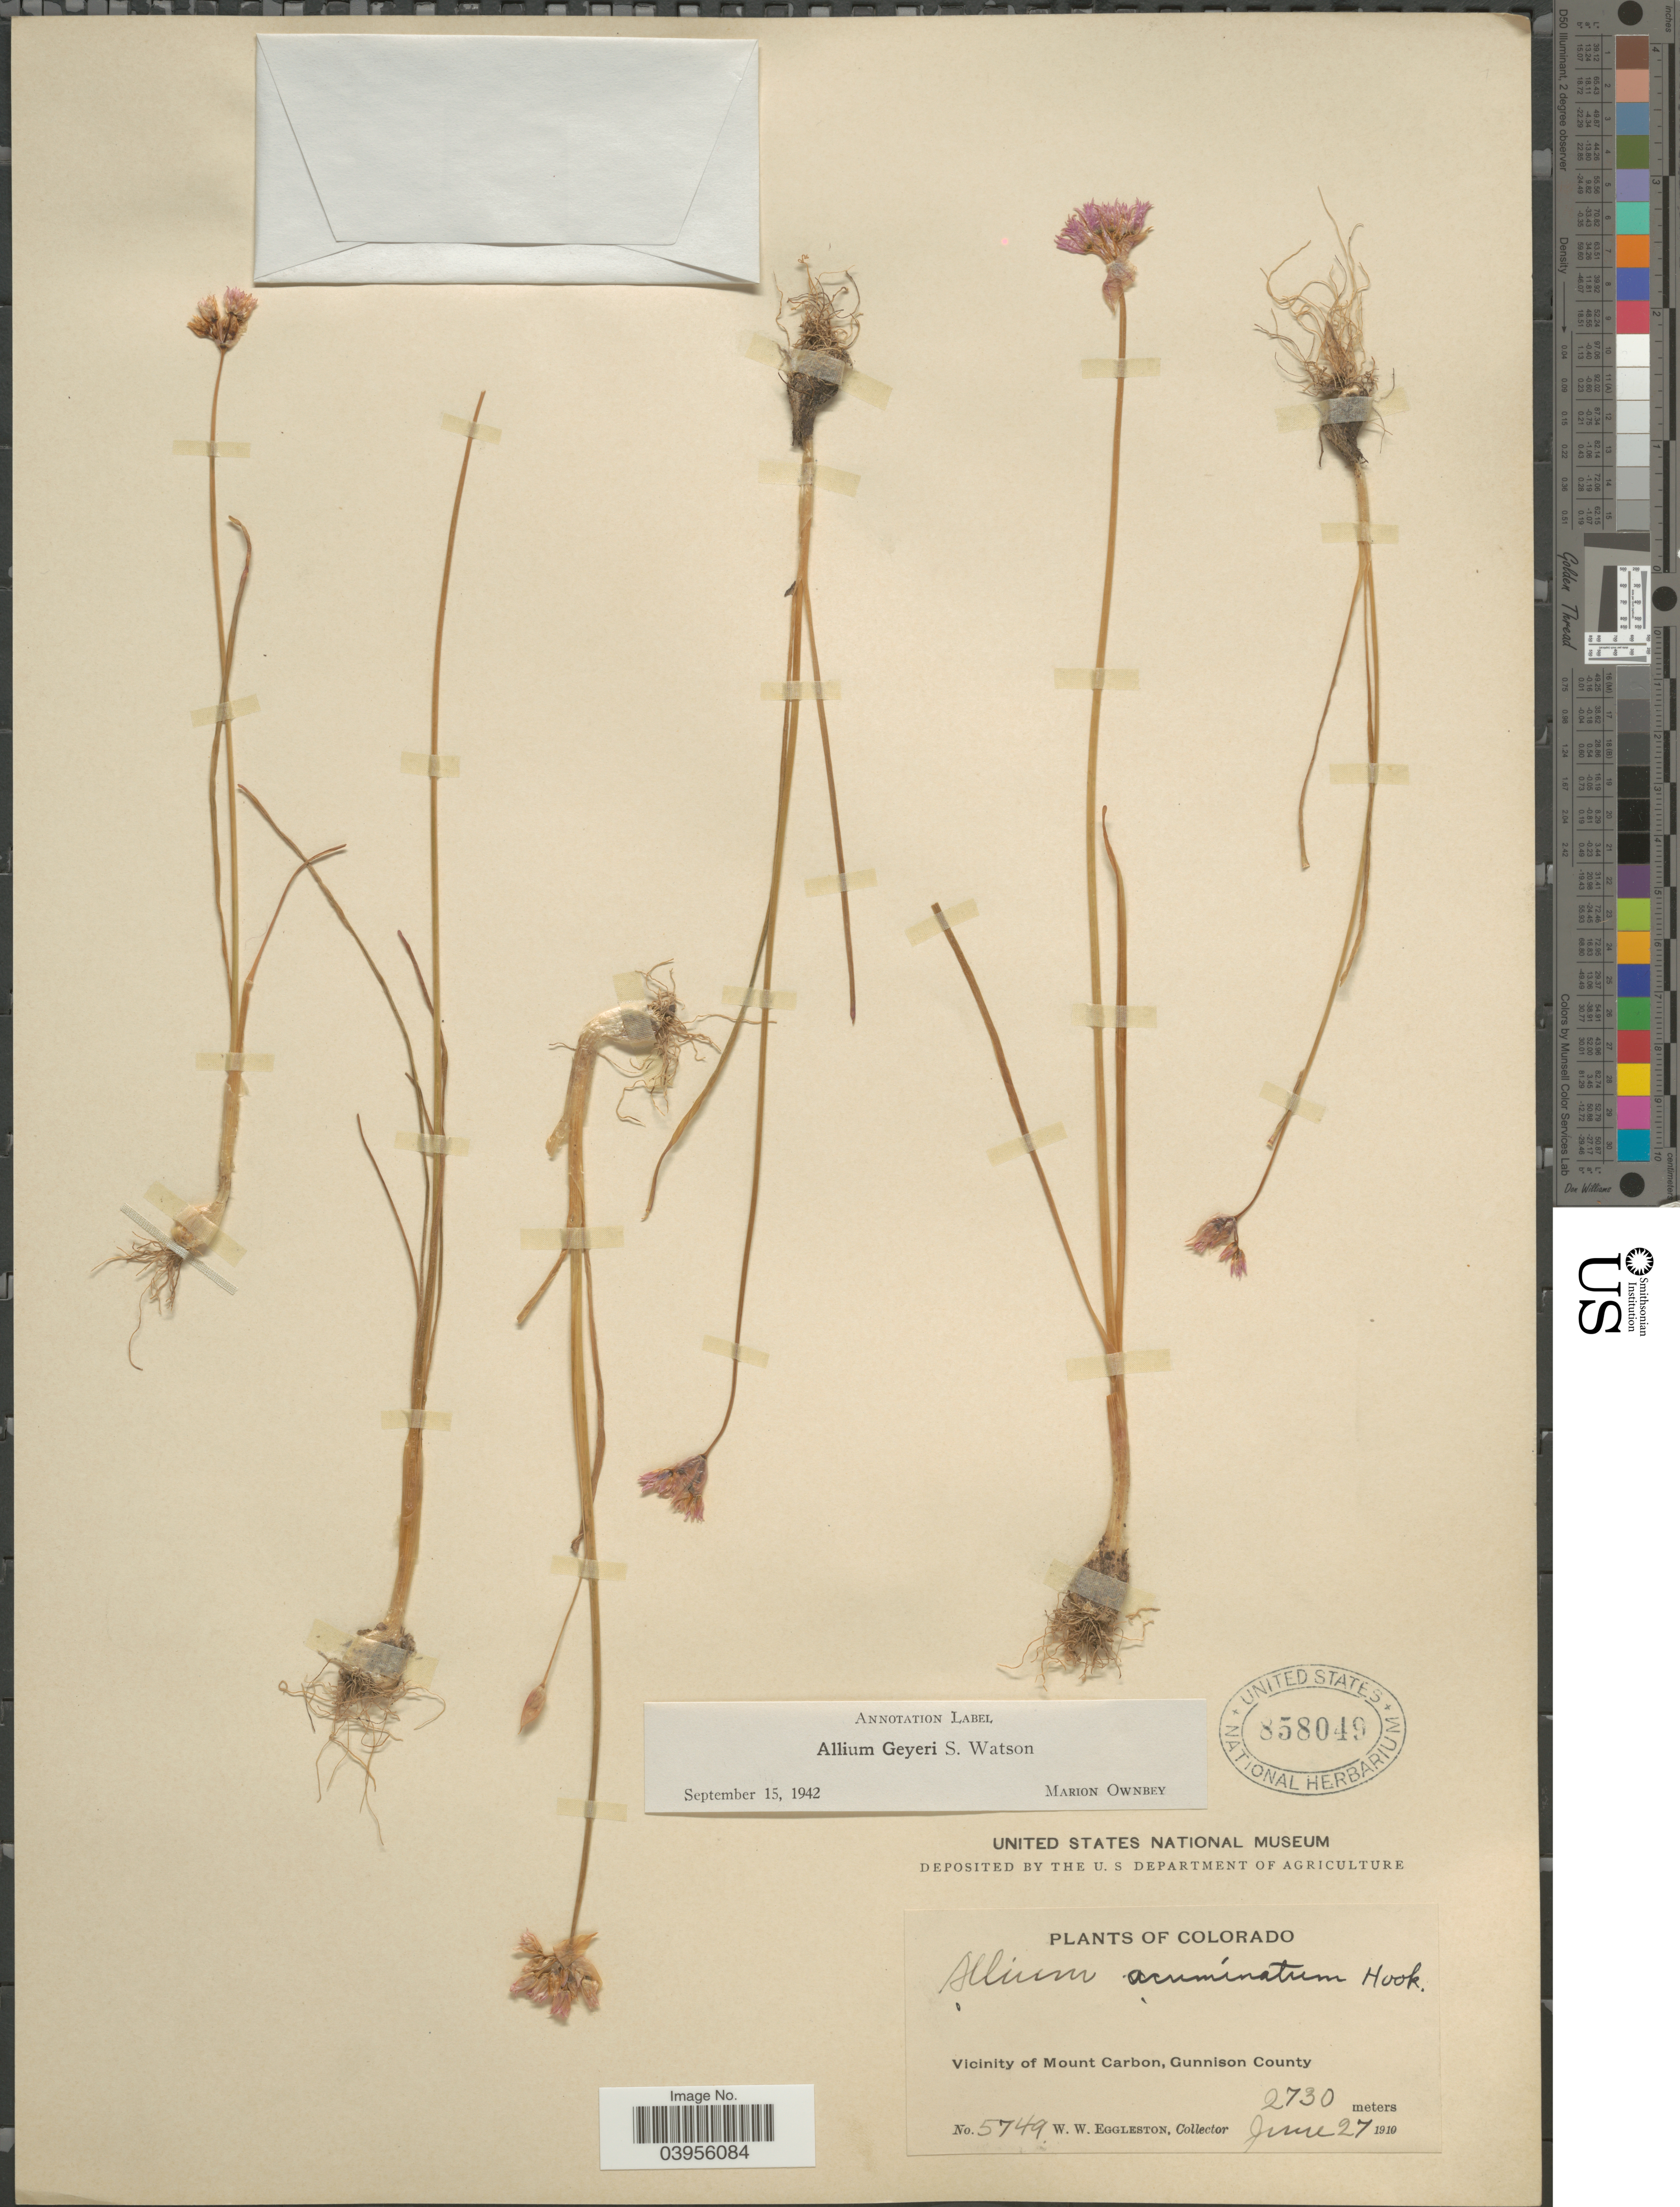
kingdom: Plantae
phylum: Tracheophyta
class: Liliopsida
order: Asparagales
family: Amaryllidaceae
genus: Allium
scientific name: Allium geyeri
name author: S. Watson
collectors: W. W. Eggleston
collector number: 5749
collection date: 1910-06-27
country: United States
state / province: Colorado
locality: Vicinity of Mount Carbon, Gunnison County.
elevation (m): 2730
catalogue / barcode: US 858049